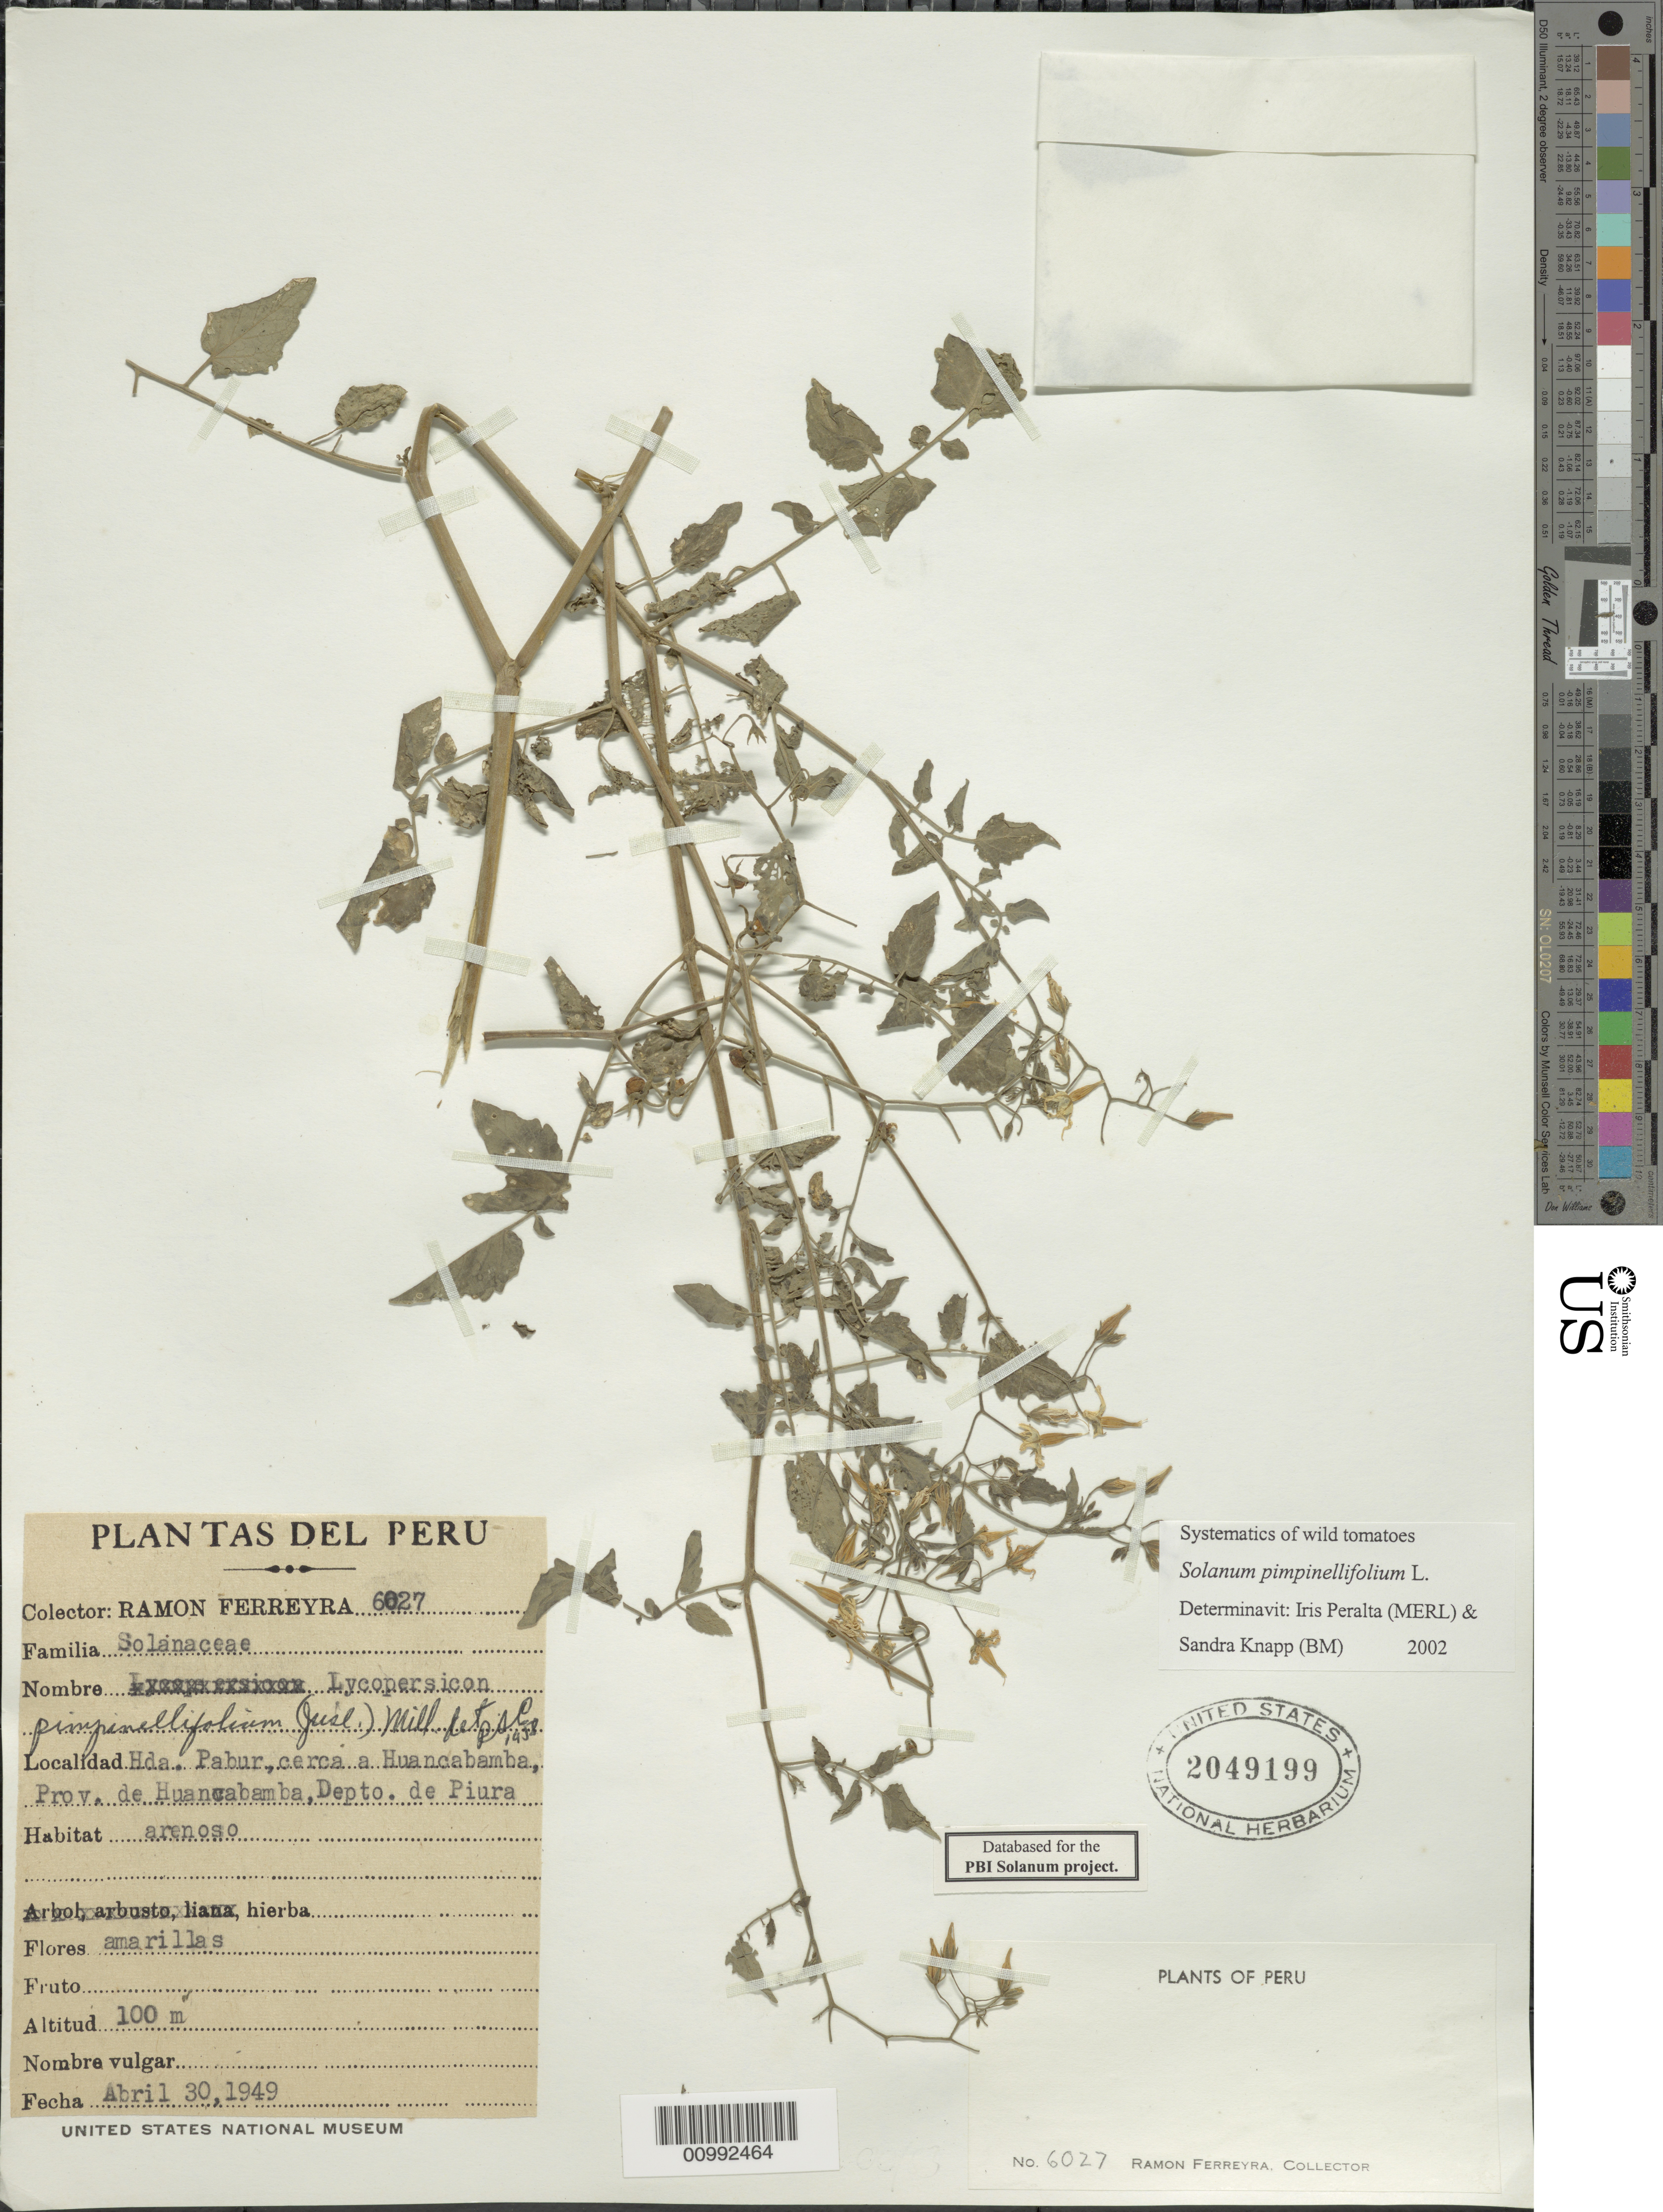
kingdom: Plantae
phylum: Tracheophyta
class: Magnoliopsida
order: Solanales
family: Solanaceae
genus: Solanum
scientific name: Solanum pimpinellifolium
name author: L.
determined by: Peralta, Iris E.; Knapp, S. D.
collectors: R. A. Ferreyra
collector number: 6027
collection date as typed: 30 Apr 1949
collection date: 1949-04-30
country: Peru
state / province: Piura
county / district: Huancabamba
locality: Had. Pabur, carretera a Huancabamba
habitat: arenoso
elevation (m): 100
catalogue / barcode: US 2049199